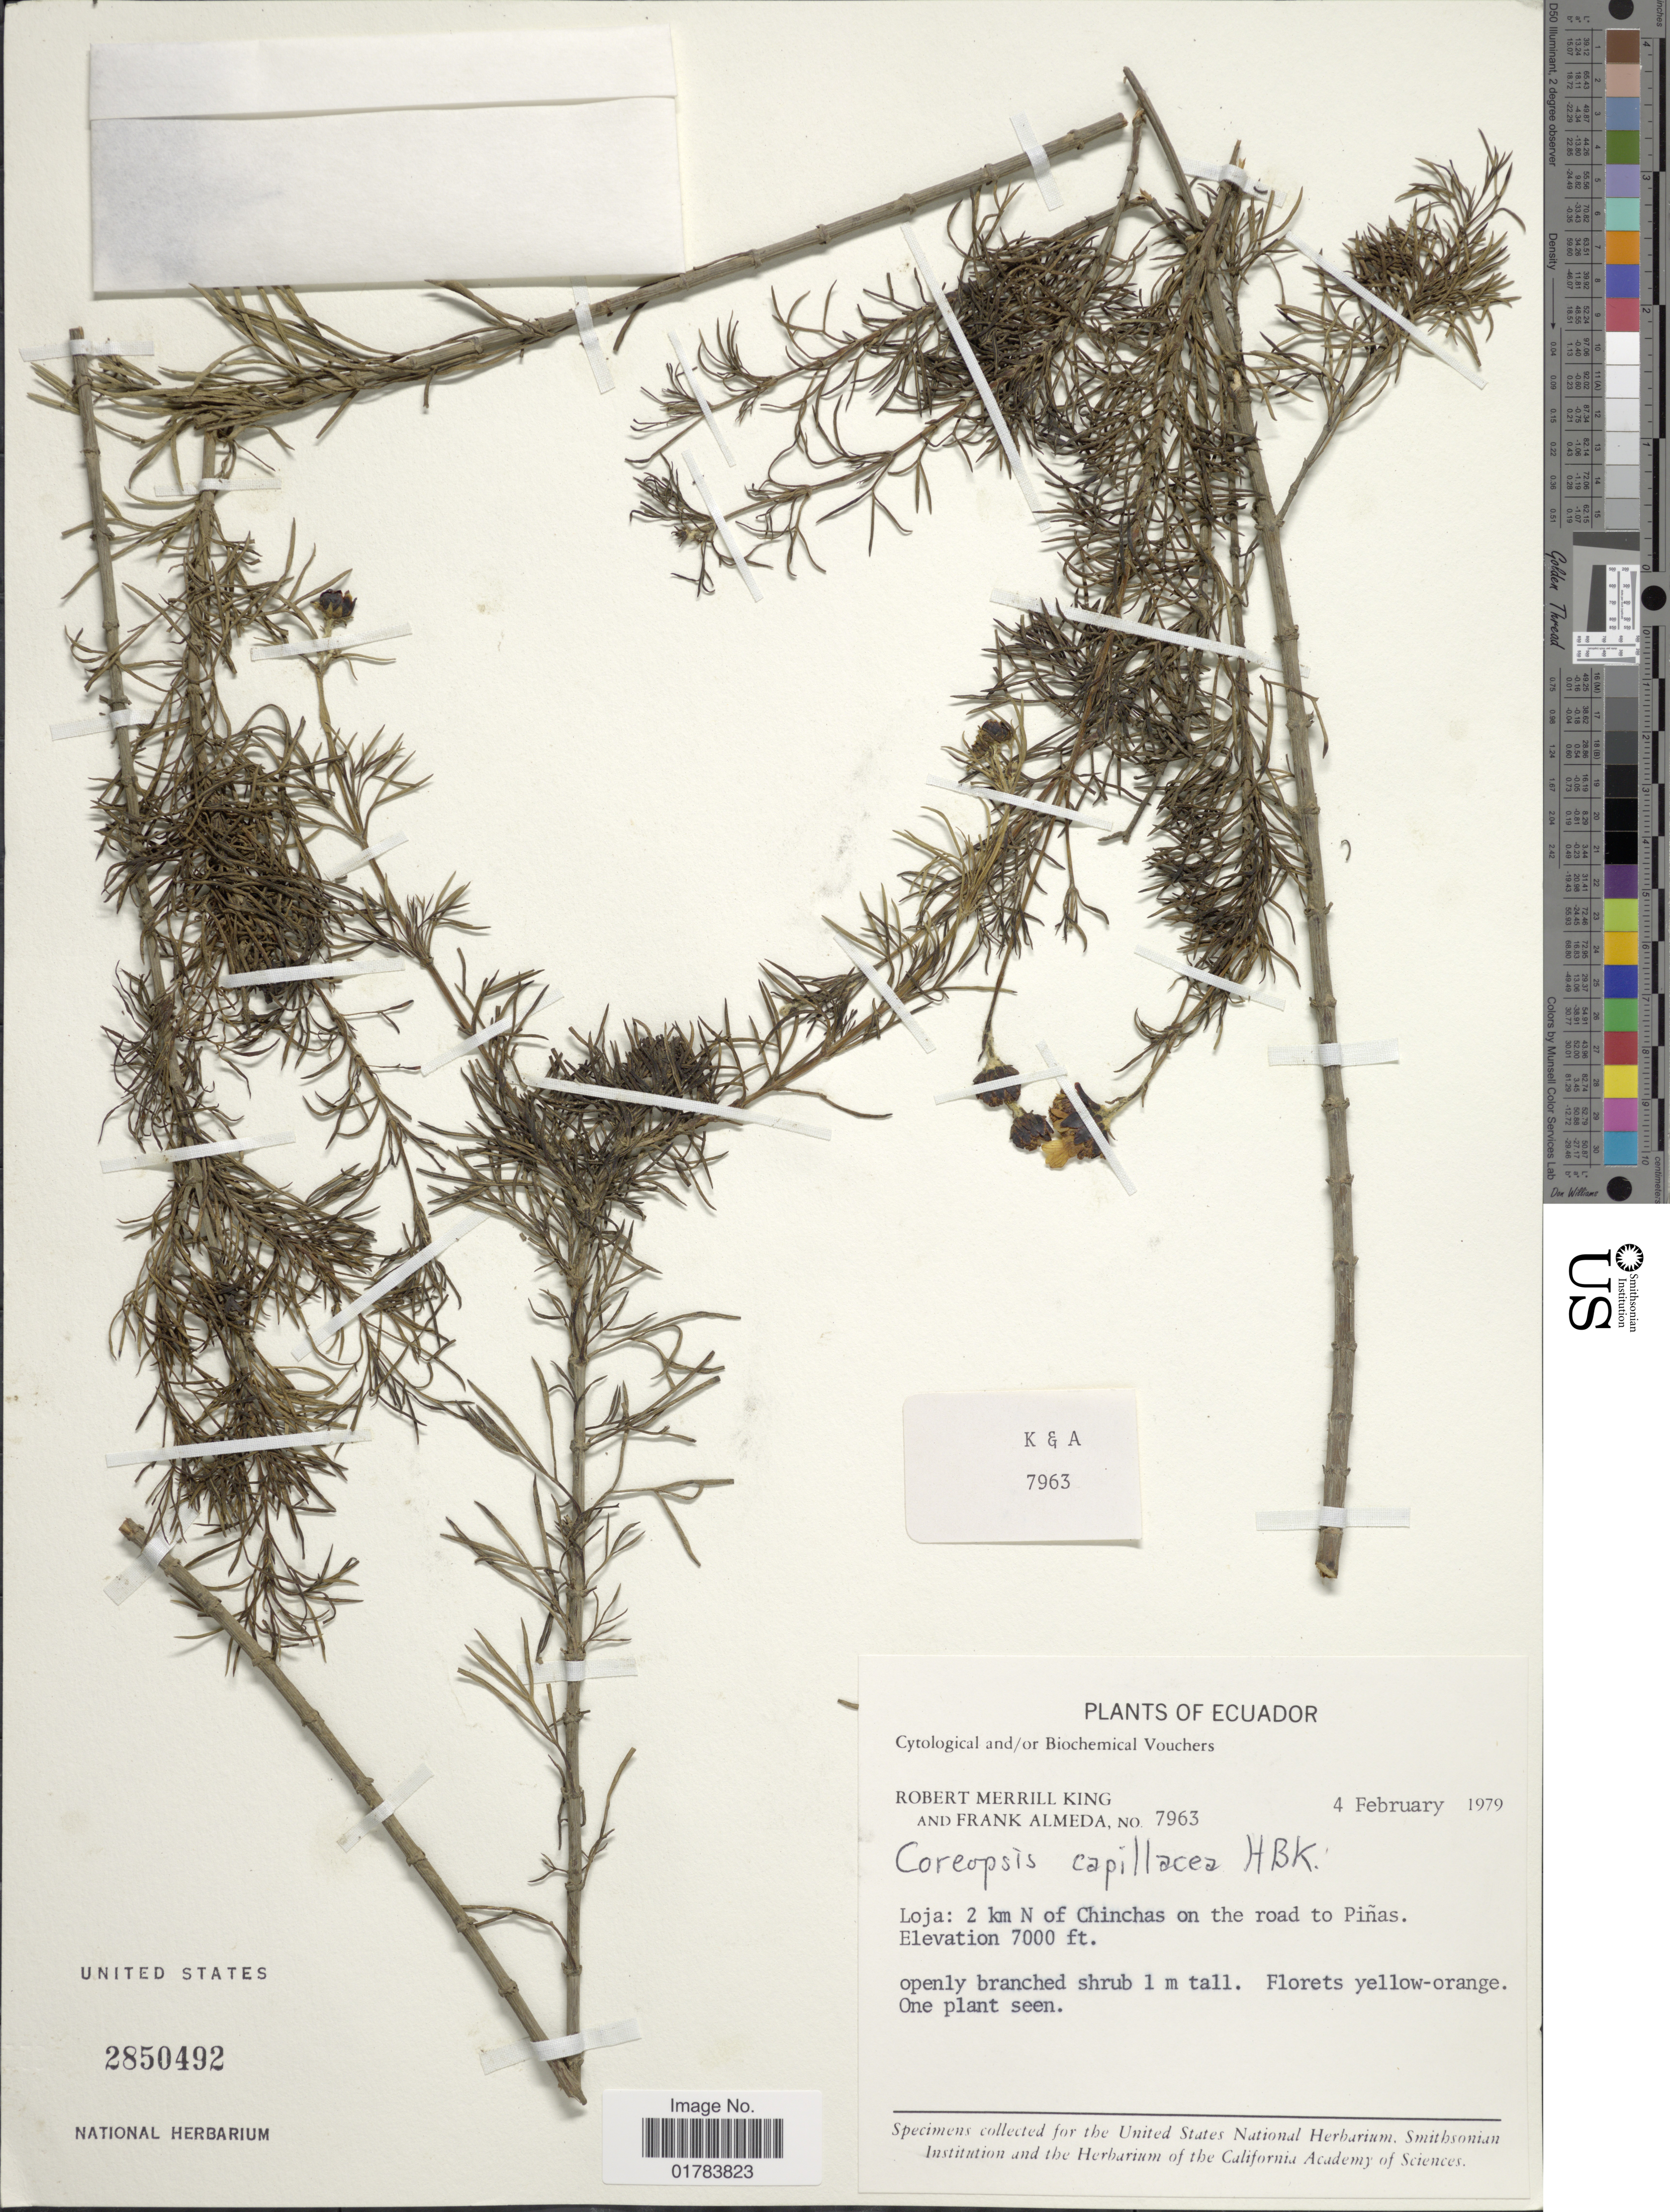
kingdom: Plantae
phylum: Tracheophyta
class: Magnoliopsida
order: Asterales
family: Asteraceae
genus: Coreopsis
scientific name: Coreopsis capillacea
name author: Kunth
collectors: R. M. King & F. Almeda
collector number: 7963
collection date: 1979-02-04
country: Ecuador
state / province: Loja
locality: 2 km N of Chinchas on the road to Pinas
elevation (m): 2134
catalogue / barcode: US 2850492